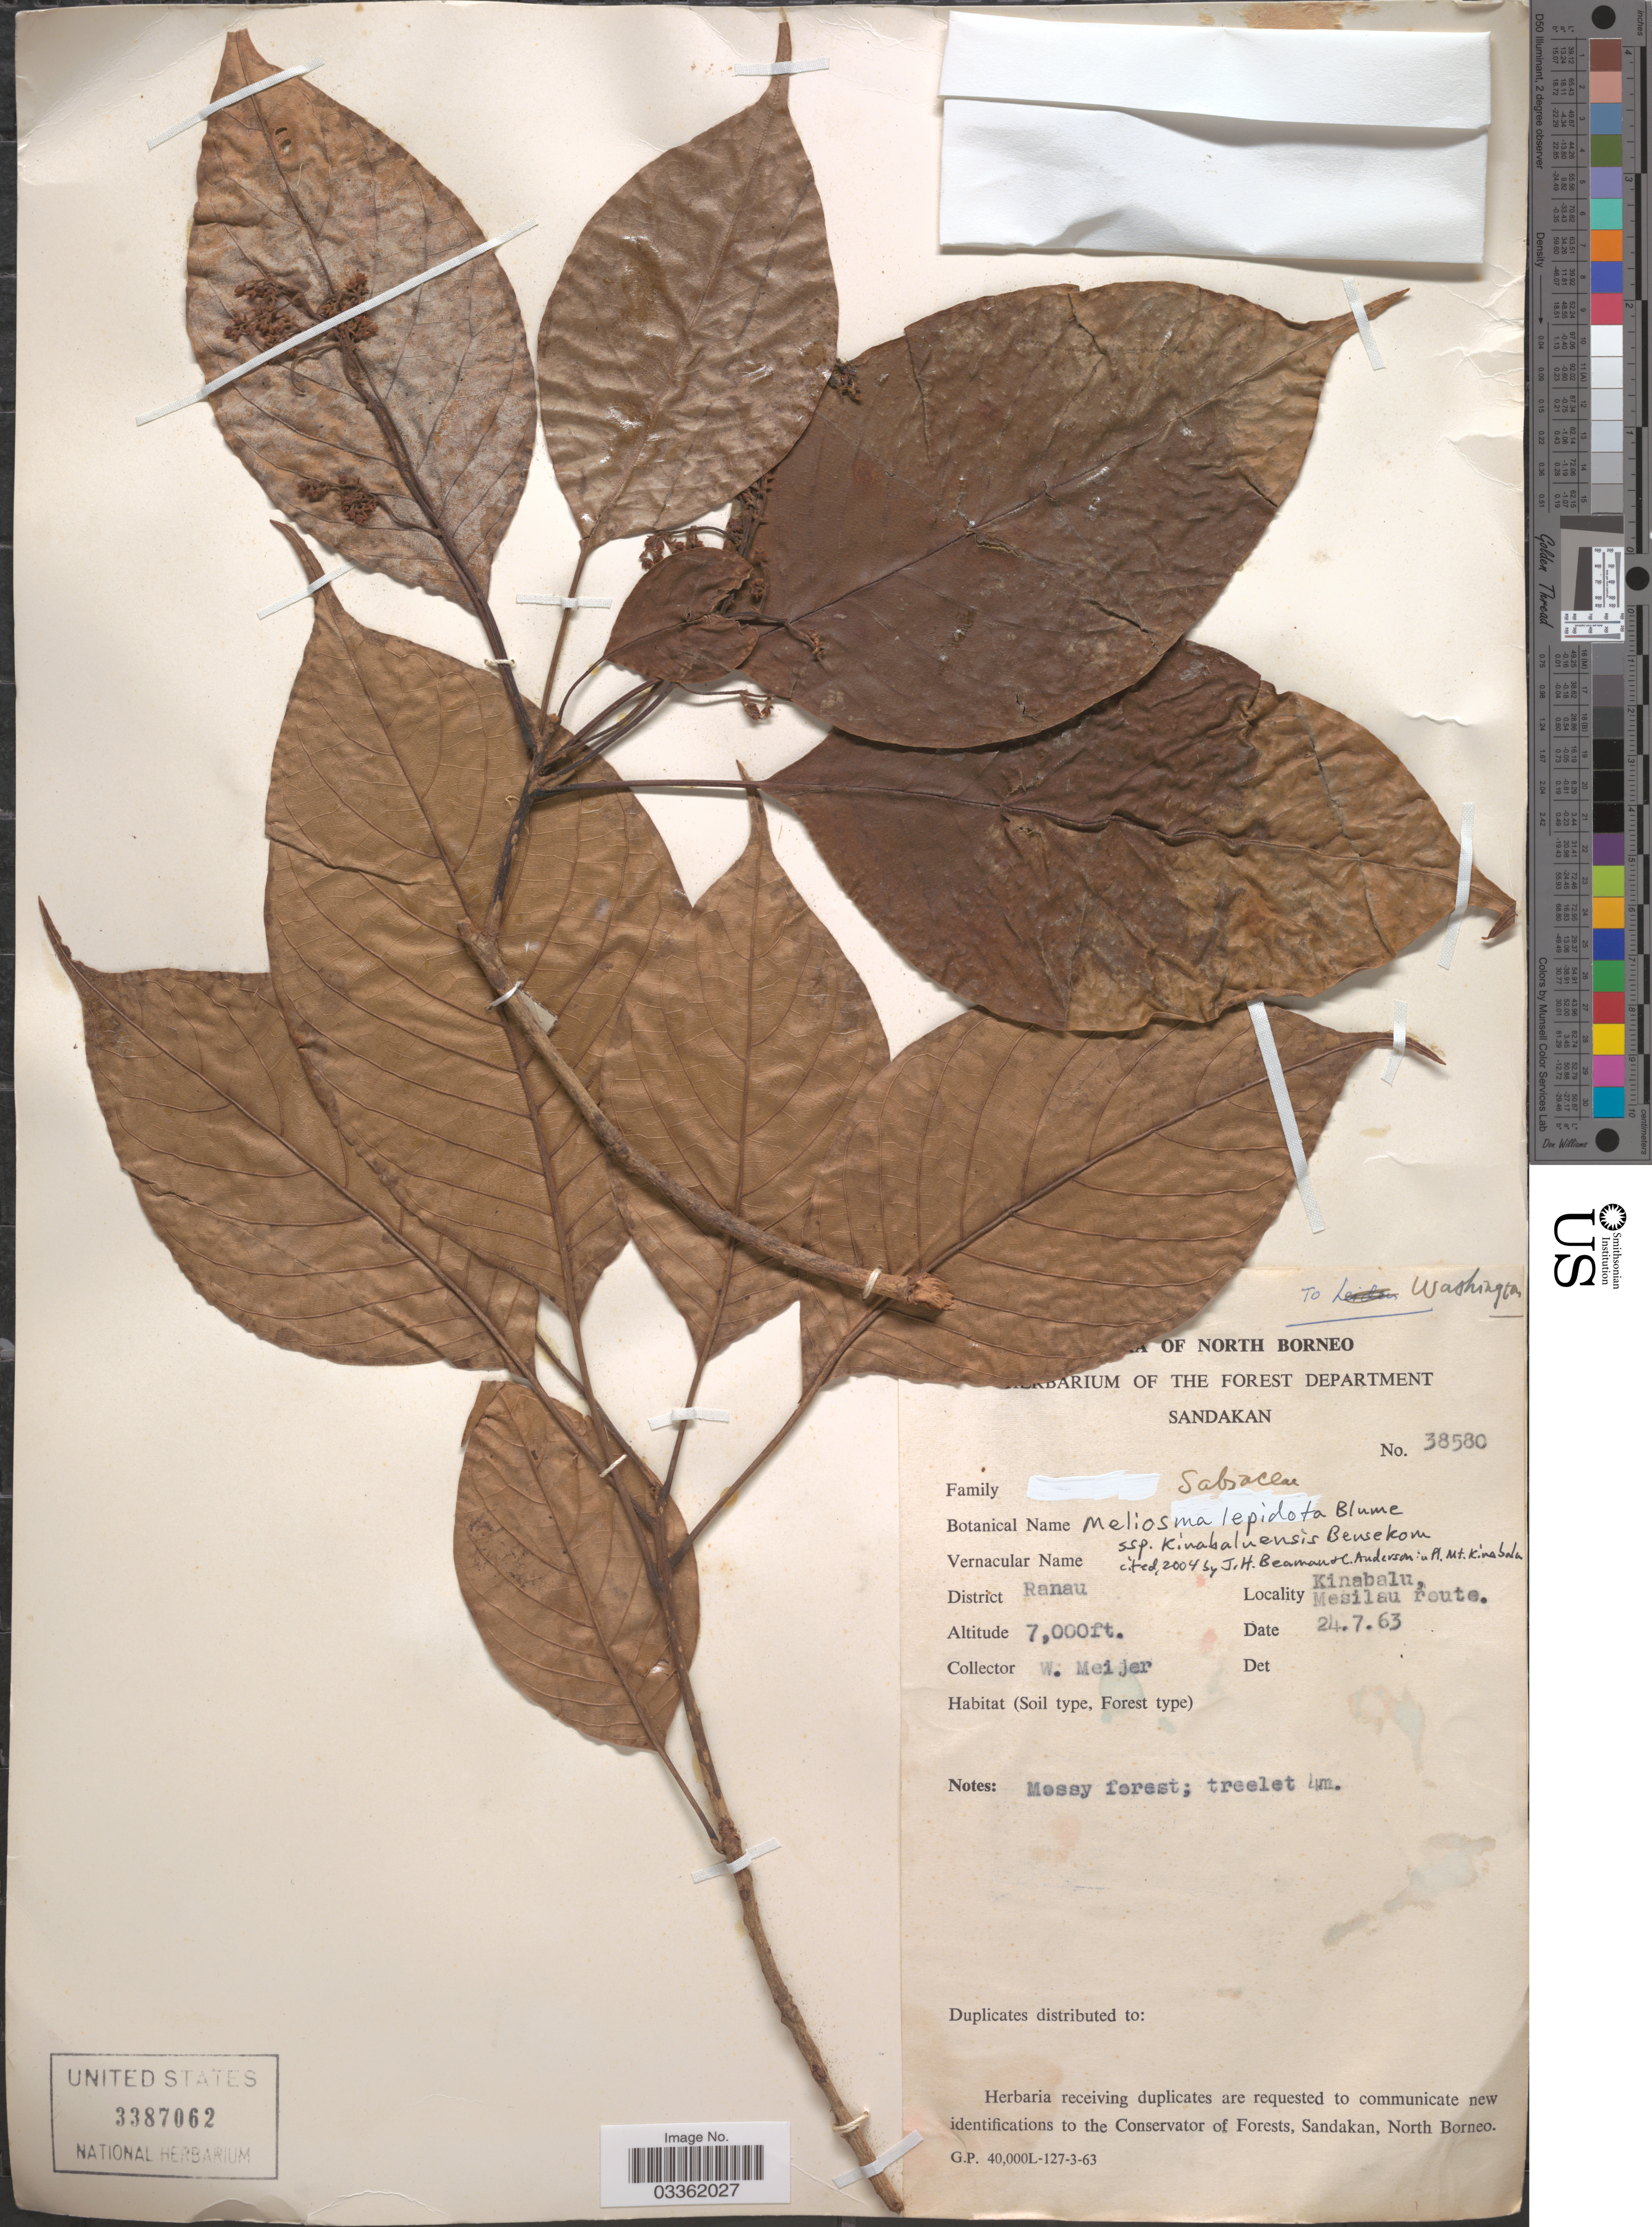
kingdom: Plantae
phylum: Tracheophyta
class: Magnoliopsida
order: Proteales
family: Sabiaceae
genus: Meliosma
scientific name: Meliosma lepidota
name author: Blume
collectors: W. Meijer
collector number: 38580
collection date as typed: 24/7/63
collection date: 1963-07-24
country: Malaysia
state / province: Sabah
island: Borneo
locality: North Borneo. District Ranau. Kinabalu, Mesilau route.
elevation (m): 2134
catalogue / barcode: US 3387062